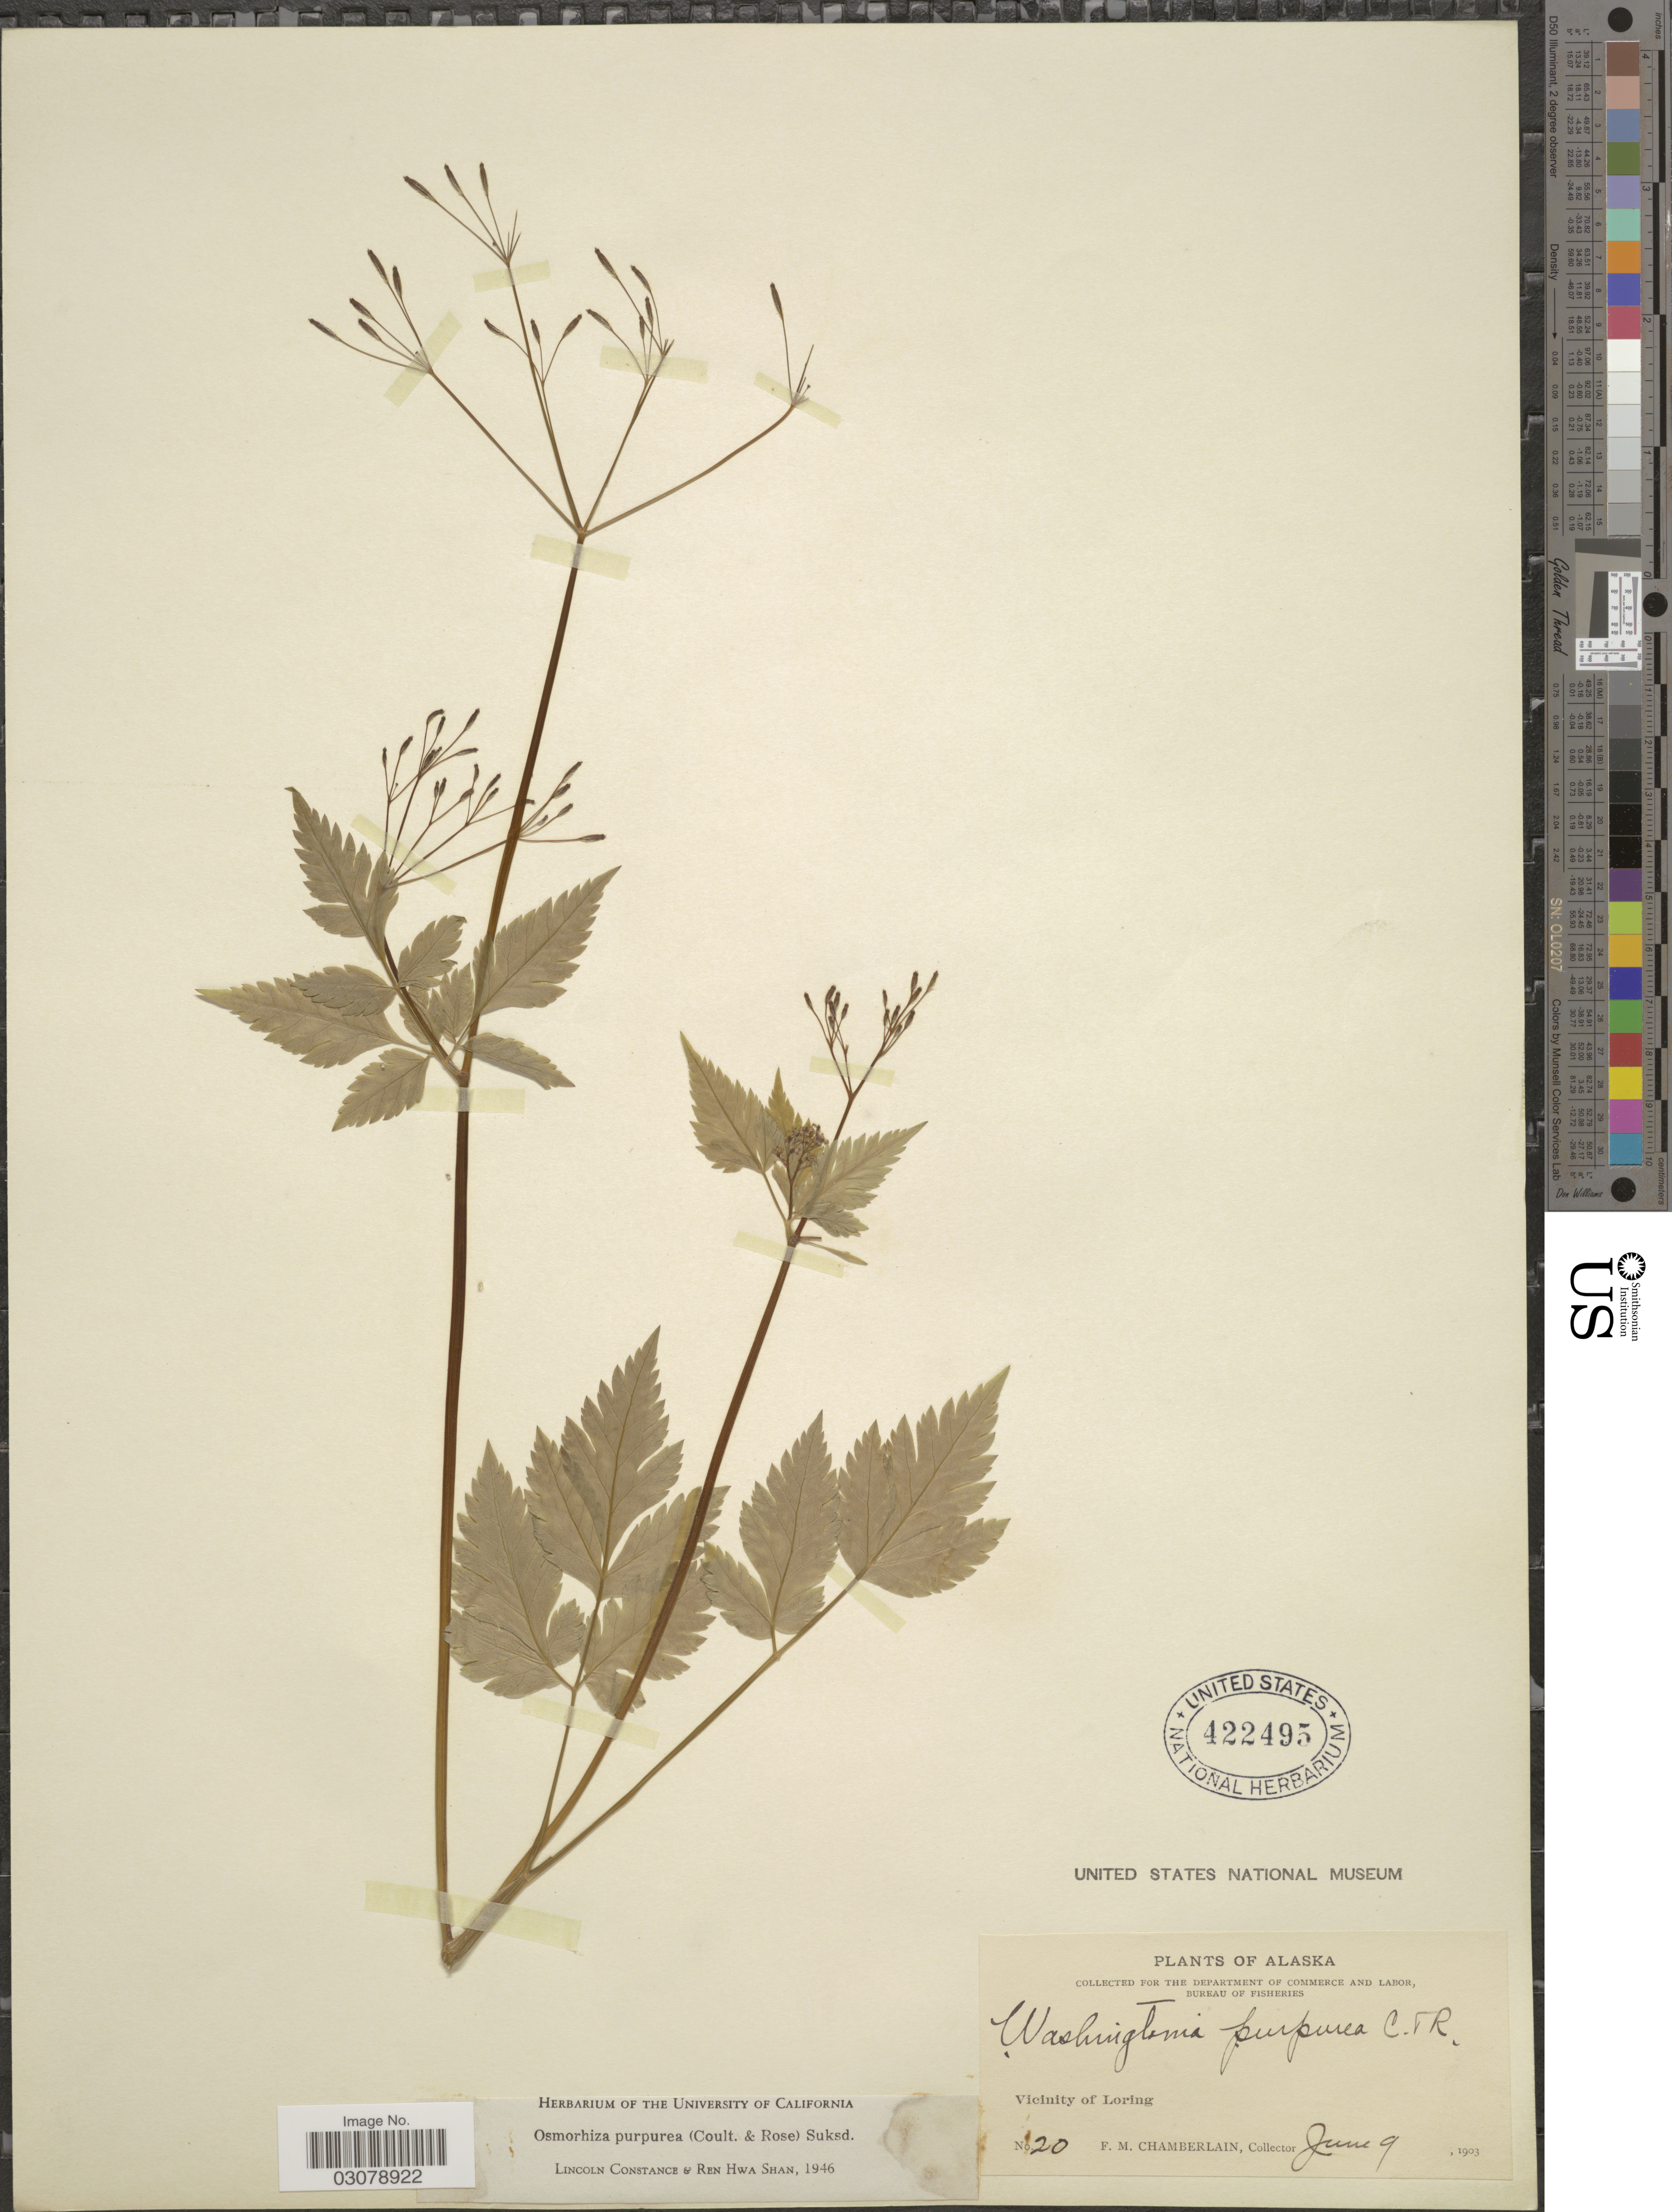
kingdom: Plantae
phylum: Tracheophyta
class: Magnoliopsida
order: Apiales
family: Apiaceae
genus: Osmorhiza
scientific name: Osmorhiza purpurea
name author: (J.M. Coult. & Rose) Suksd.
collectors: F. Chamberlain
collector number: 20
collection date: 1903-06-09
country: United States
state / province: Alaska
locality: Vicinity of Loring.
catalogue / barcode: US 422495